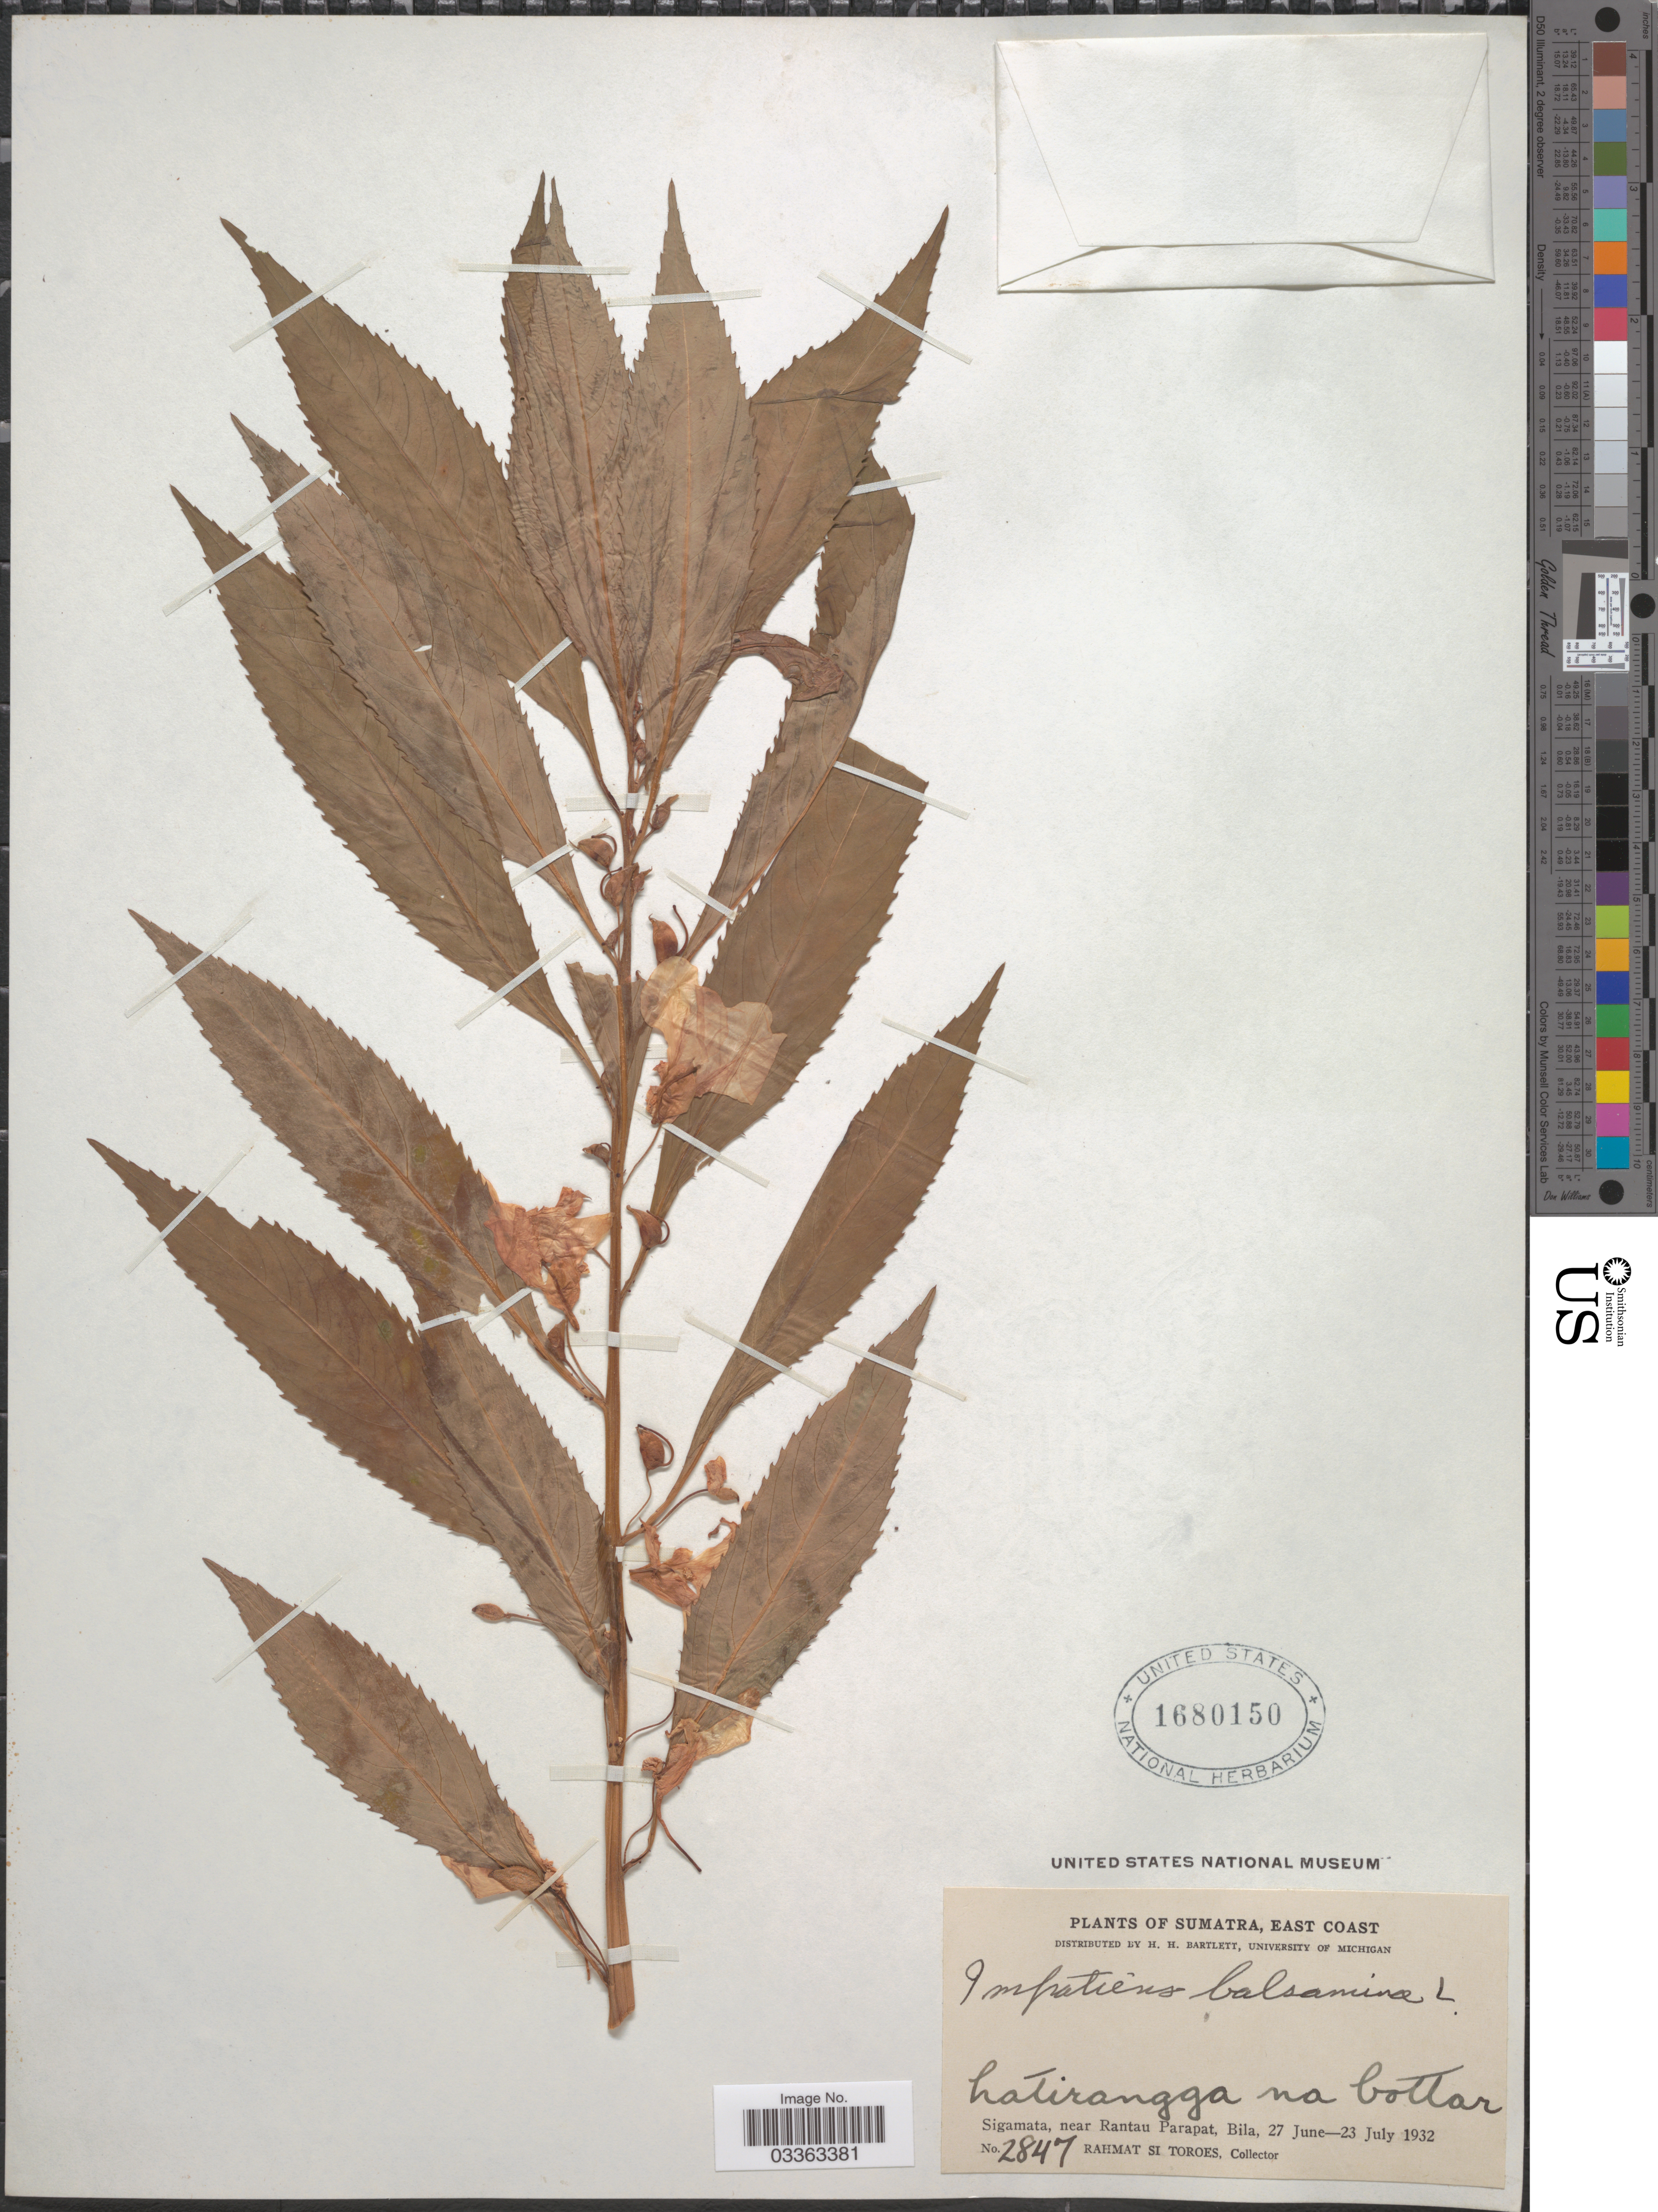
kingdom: Plantae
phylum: Tracheophyta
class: Magnoliopsida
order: Ericales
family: Balsaminaceae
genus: Impatiens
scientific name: Impatiens balsamina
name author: L.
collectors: Rahmat Si Boeea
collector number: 2847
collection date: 1932-06-27/1932-07-23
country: Indonesia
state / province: Sumatra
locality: East Coast, Sigamata, near Rantau Parapat, Bila.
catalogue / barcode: US 1680150